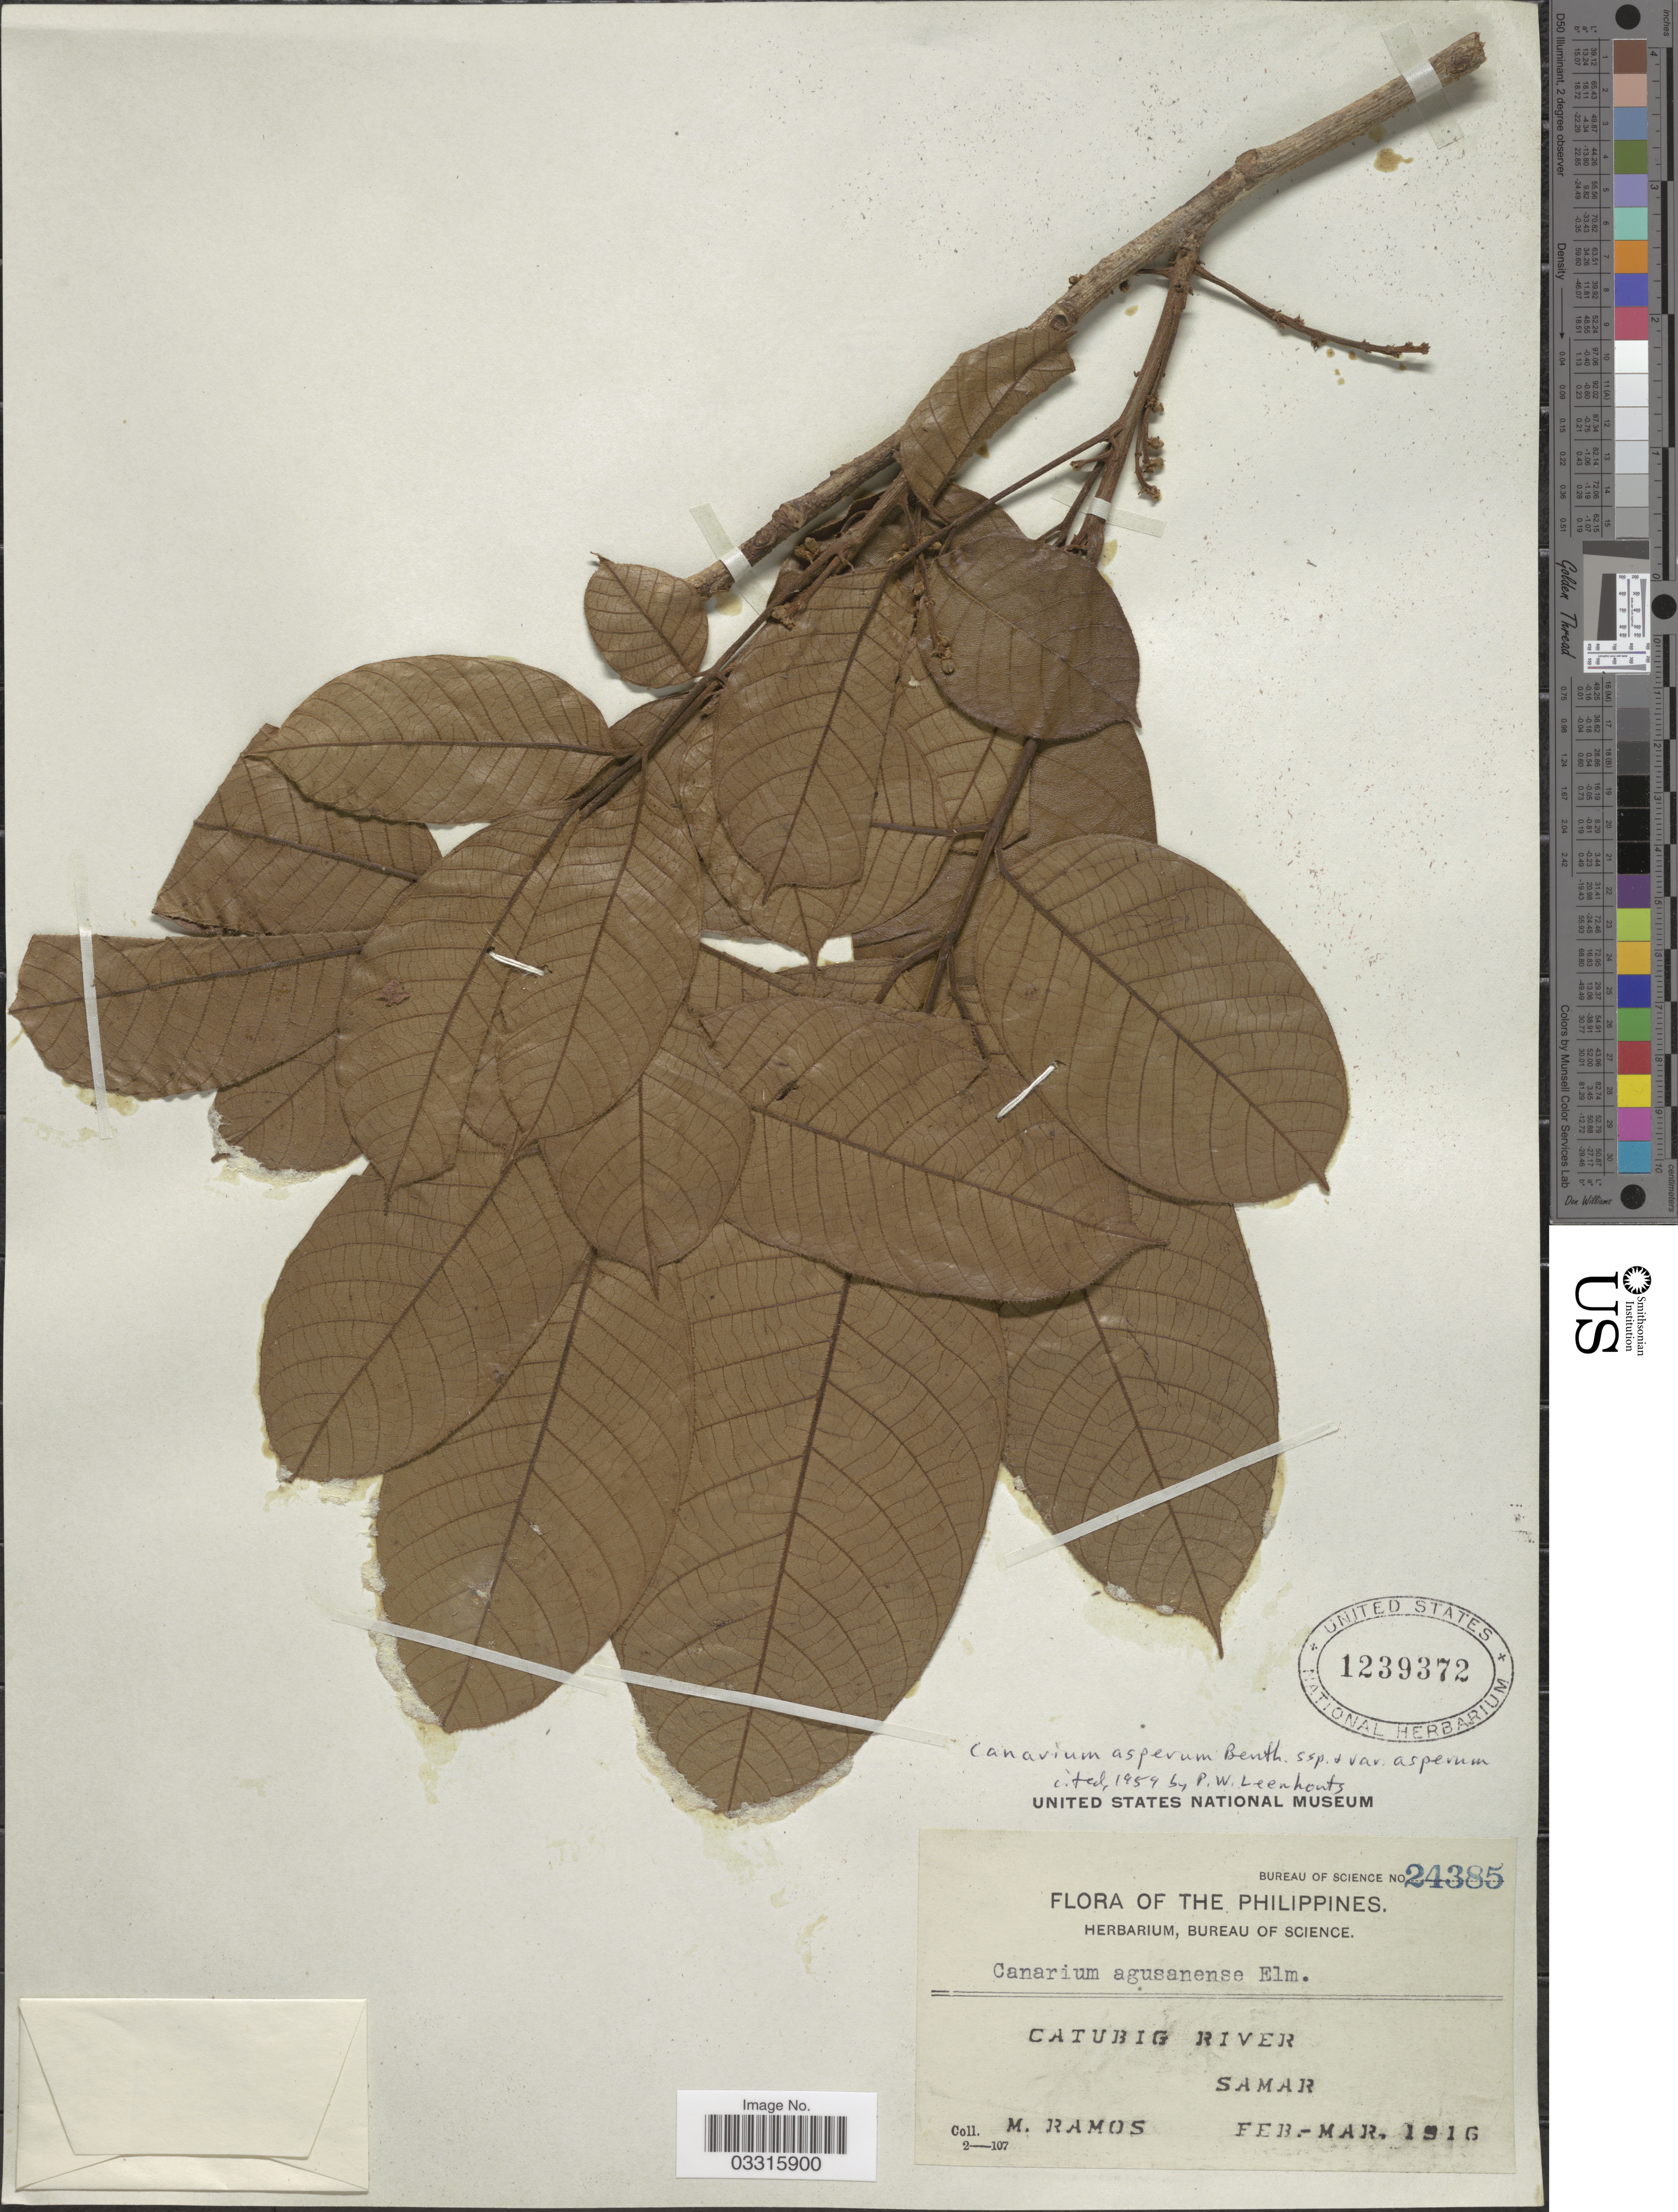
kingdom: Plantae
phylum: Tracheophyta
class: Magnoliopsida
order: Sapindales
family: Burseraceae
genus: Canarium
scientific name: Canarium asperum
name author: Benth.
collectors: M. Ramos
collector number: Bureau of Science 24385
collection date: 1916-02/1916-03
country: Philippines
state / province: Eastern Visayas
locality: Catubig River. Samar.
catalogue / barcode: US 1239372